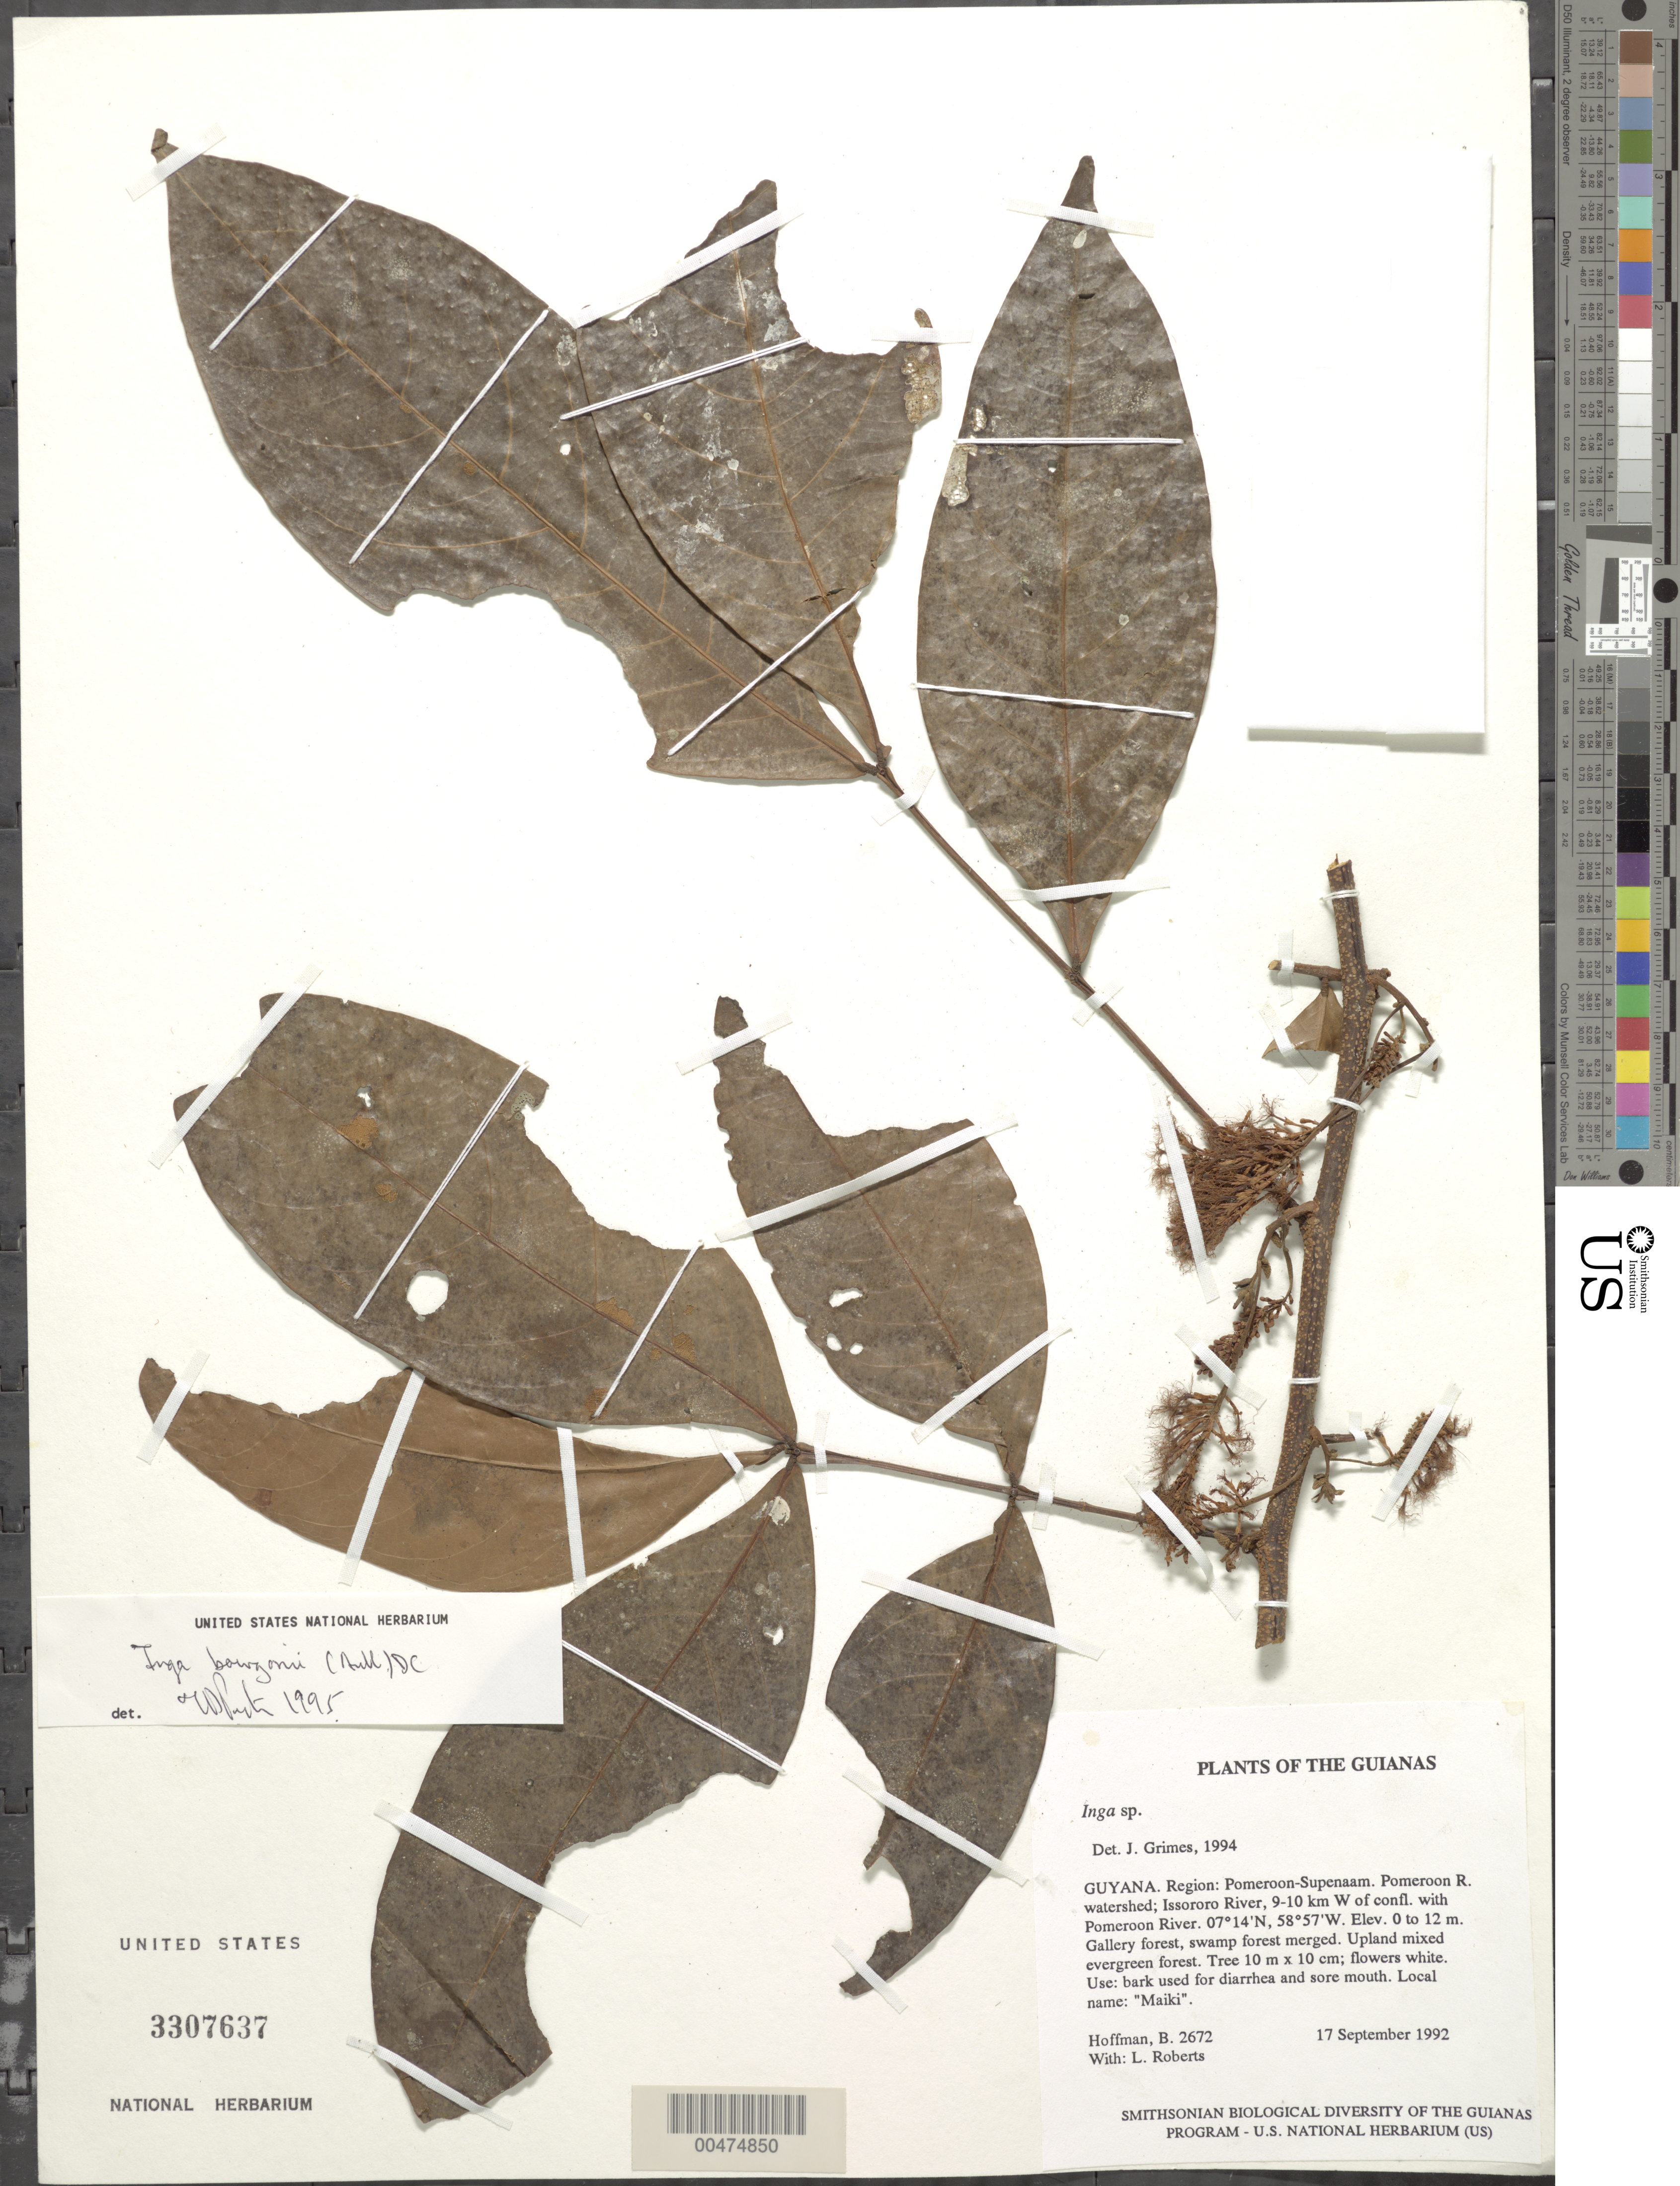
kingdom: Plantae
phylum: Tracheophyta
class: Magnoliopsida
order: Fabales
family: Fabaceae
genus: Inga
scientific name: Inga bourgoni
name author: (Aubl.) DC.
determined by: Pennington, T. D., (K)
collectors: B. Hoffman & L. Roberts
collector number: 2672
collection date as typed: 17 September 1992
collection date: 1992-09-17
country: Guyana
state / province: Pomeroon-Supenaam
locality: Pomeroon River watershed; Issororo River, 9-10 km W of confluence with Pomeroon River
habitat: Gallery forest, swamp forest merged. Upland mixed evergreen forest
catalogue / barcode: US 3307637